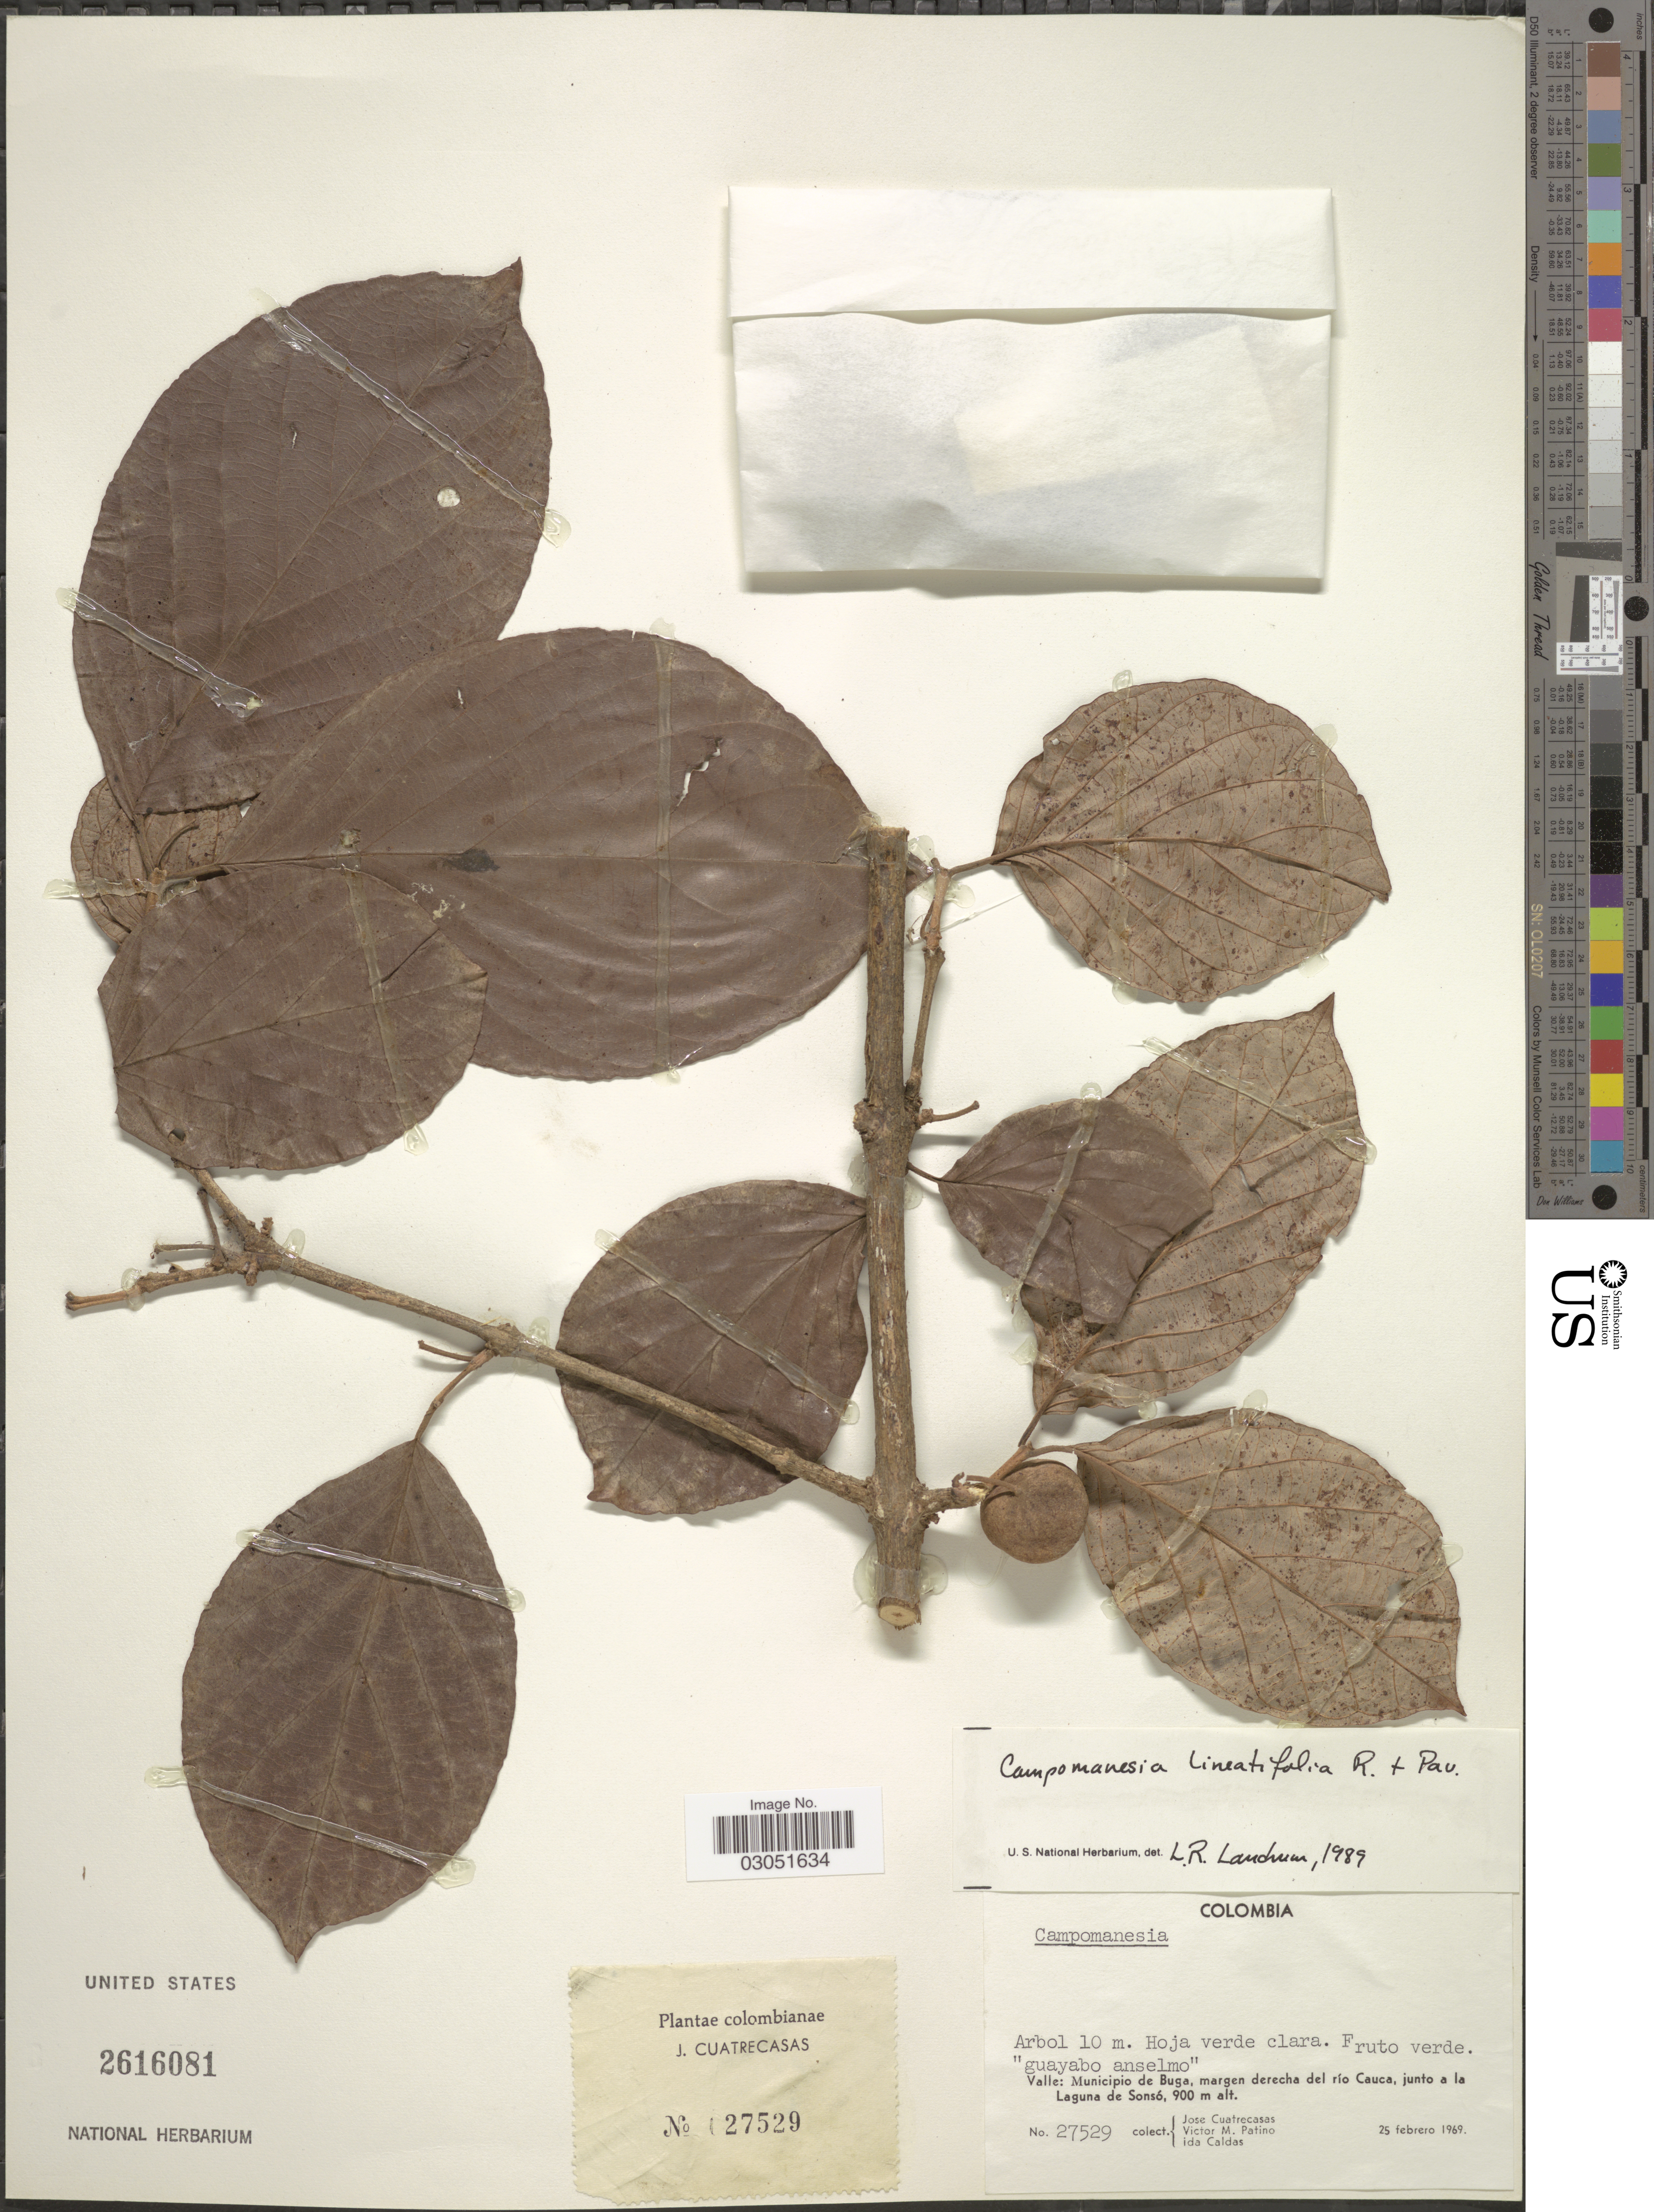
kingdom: Plantae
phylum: Tracheophyta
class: Magnoliopsida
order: Myrtales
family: Myrtaceae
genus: Campomanesia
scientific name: Campomanesia lineatifolia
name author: Ruiz & Pav.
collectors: J. Cuatrecasas, V. M. Patiño & I. Caldas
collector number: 27529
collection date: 1969-02-25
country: Colombia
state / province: Valle del Cauca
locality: Valle: Municipio de Buga, margen derecha del río Cauca, junto a la Laguna de Sonsó.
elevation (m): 900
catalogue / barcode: US 2616081